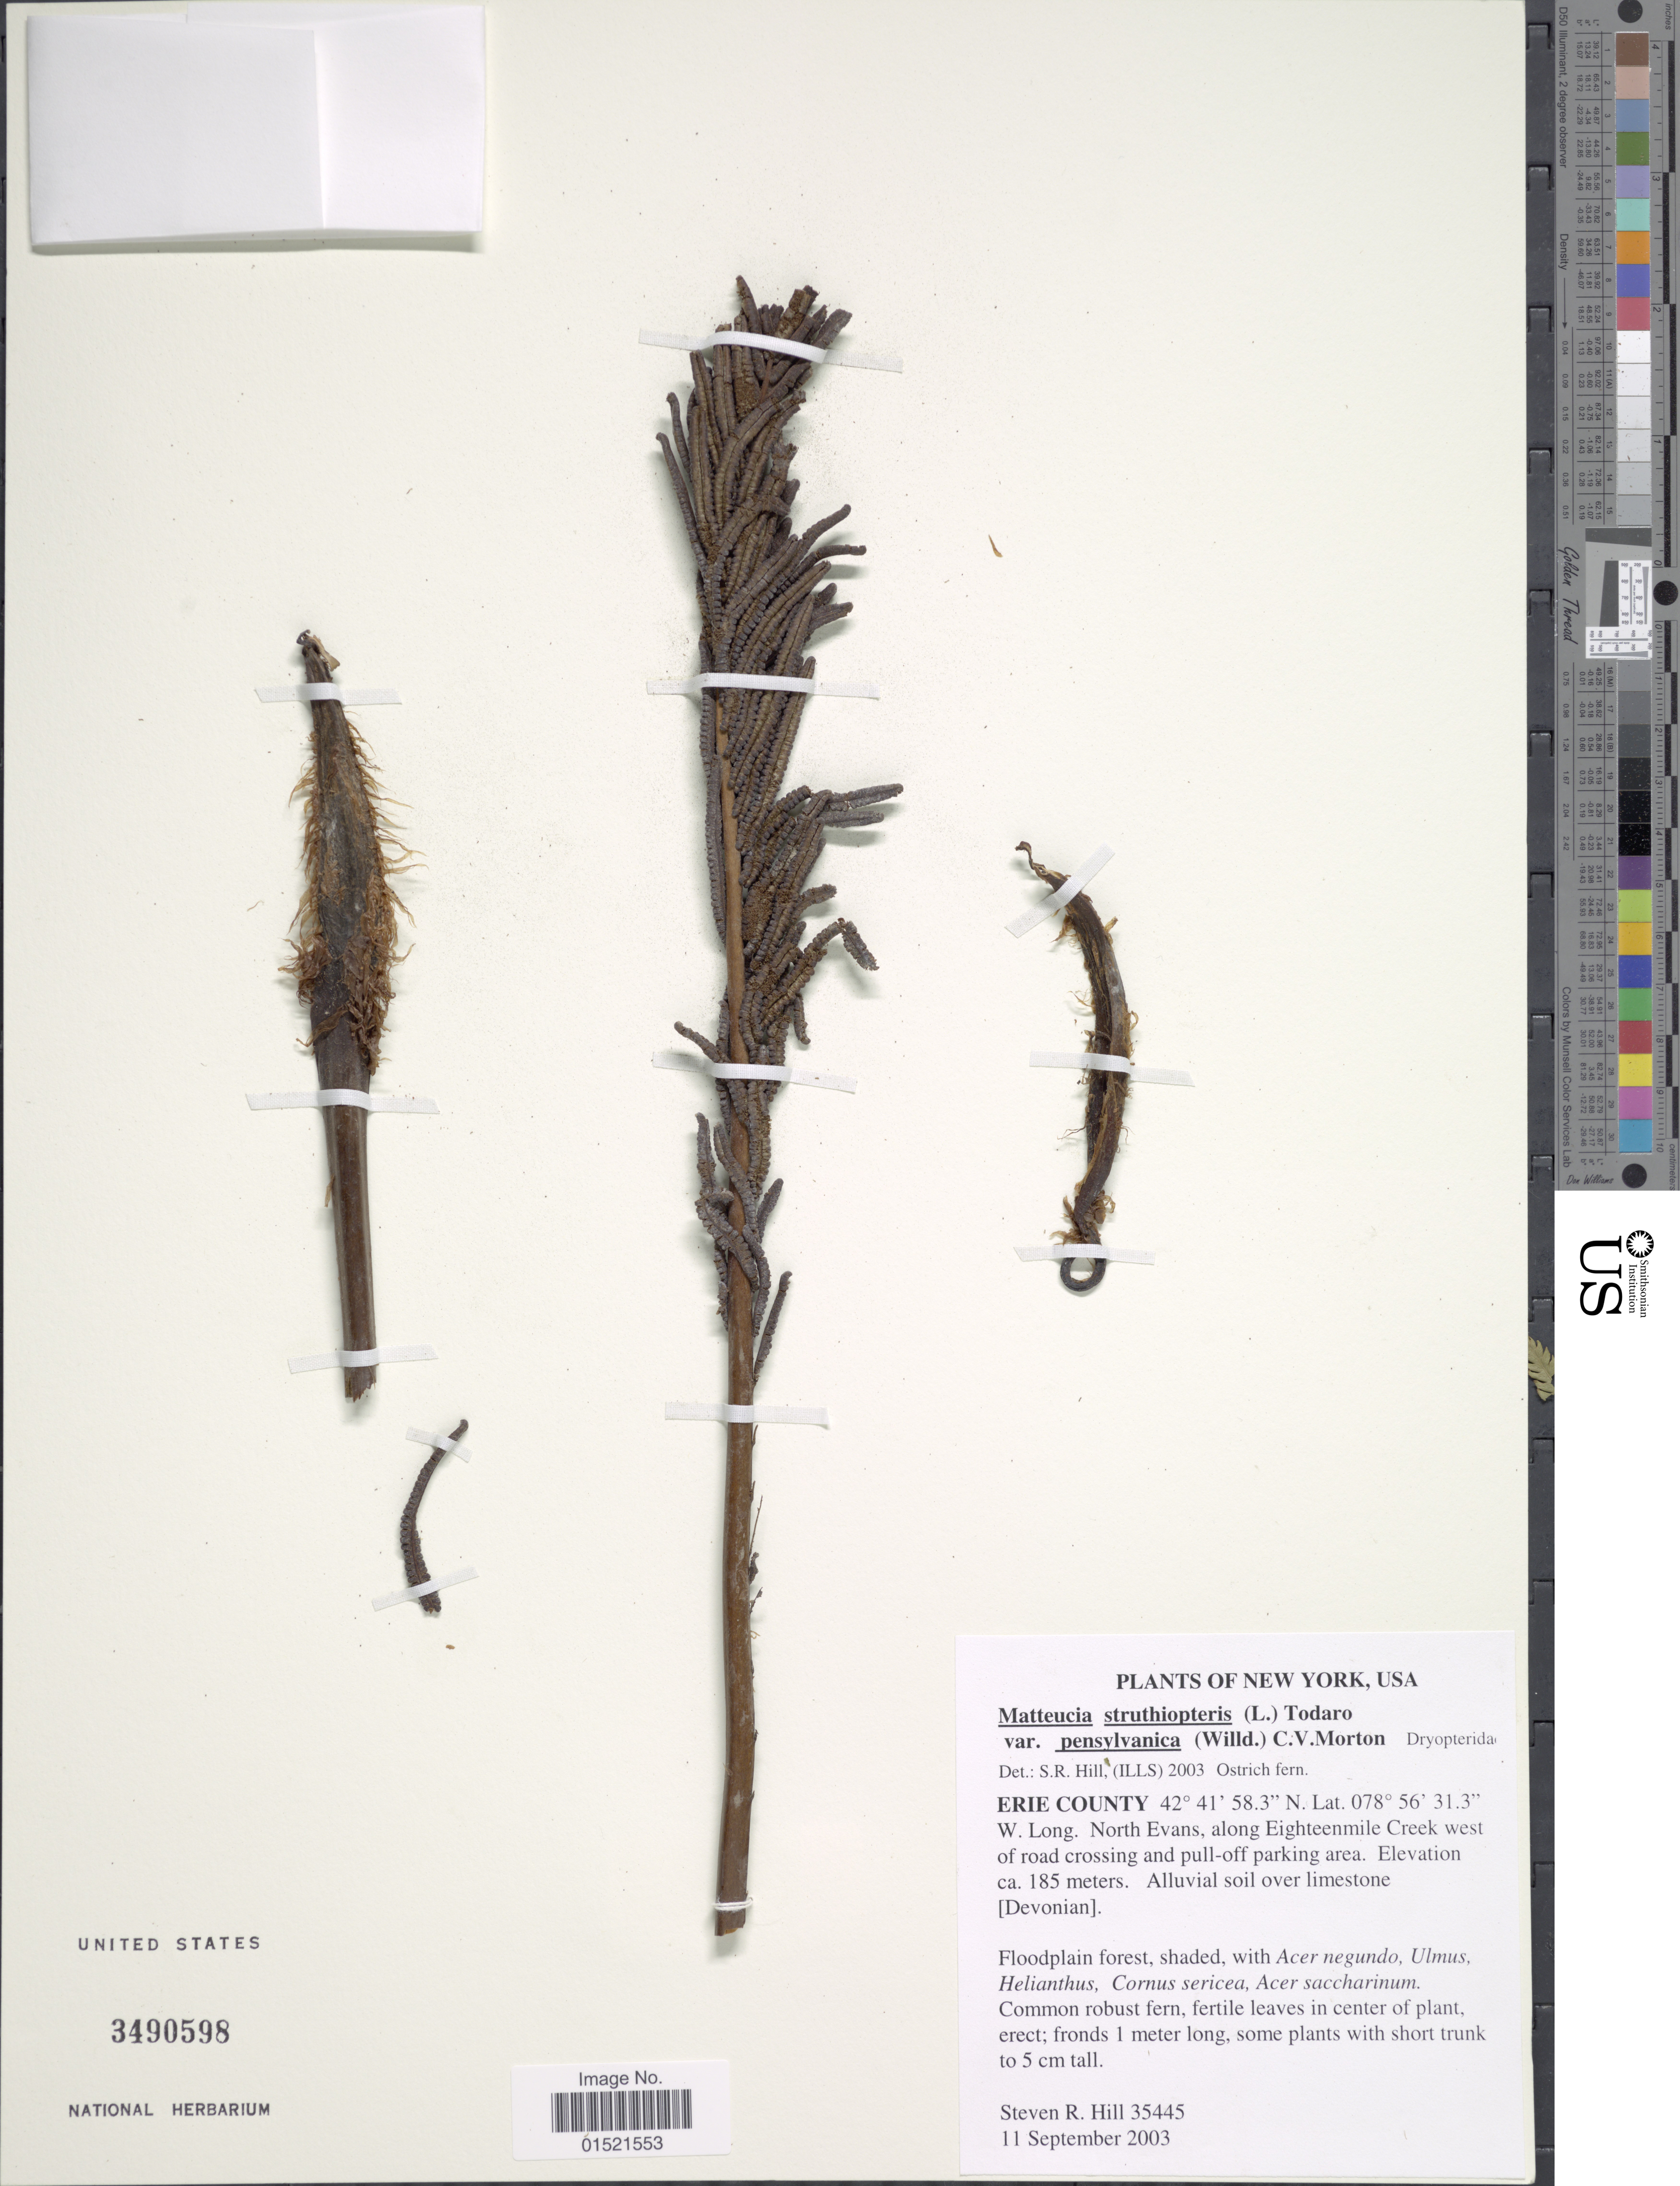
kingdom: Plantae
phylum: Tracheophyta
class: Polypodiopsida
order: Polypodiales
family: Onocleaceae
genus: Matteuccia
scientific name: Matteuccia struthiopteris var. pensylvanica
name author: (Willd.) C.V. Morton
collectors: S. R. Hill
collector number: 35445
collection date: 2003-09-11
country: United States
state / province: New York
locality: New York, Erie County, North Evans, along Eighteenmile Creek west of road crossing and pull-off parking area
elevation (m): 185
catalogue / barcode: US 3490598